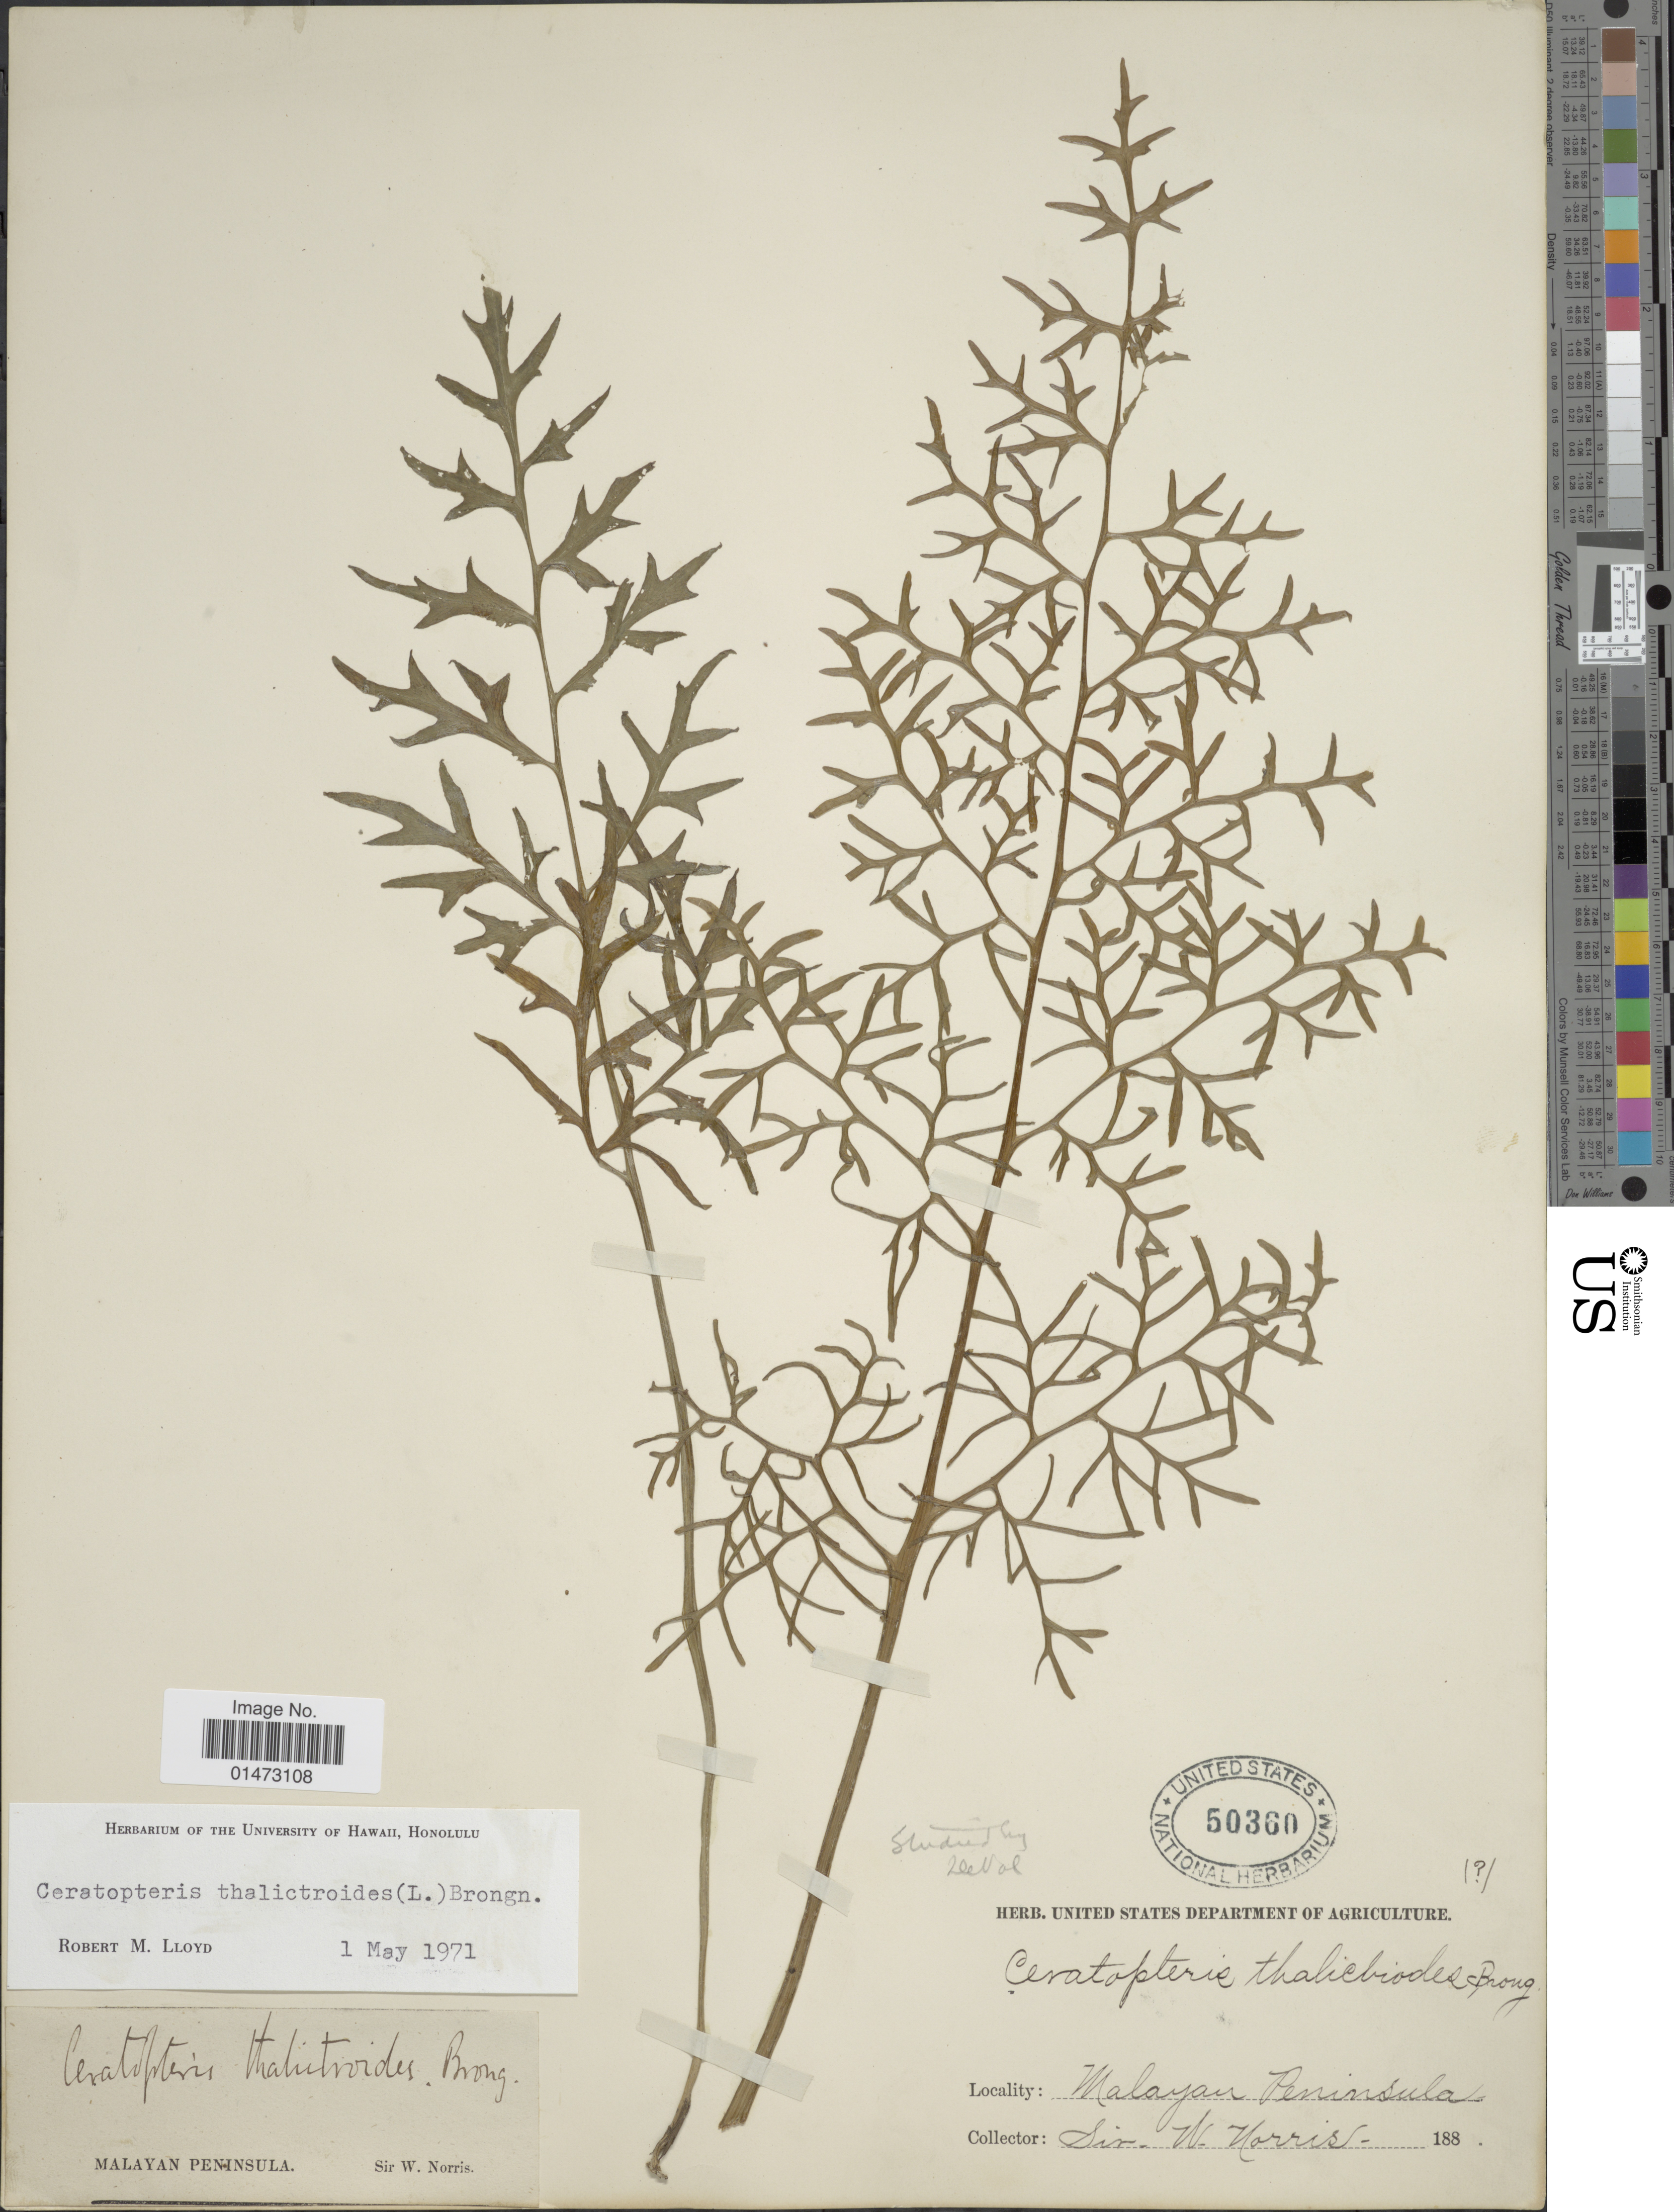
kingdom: Plantae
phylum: Tracheophyta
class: Polypodiopsida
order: Polypodiales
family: Pteridaceae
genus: Ceratopteris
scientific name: Ceratopteris thalictroides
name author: (L.) Brongn.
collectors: W. Norris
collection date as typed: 188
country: Malaysia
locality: Malayan Peninsula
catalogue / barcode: US 50360